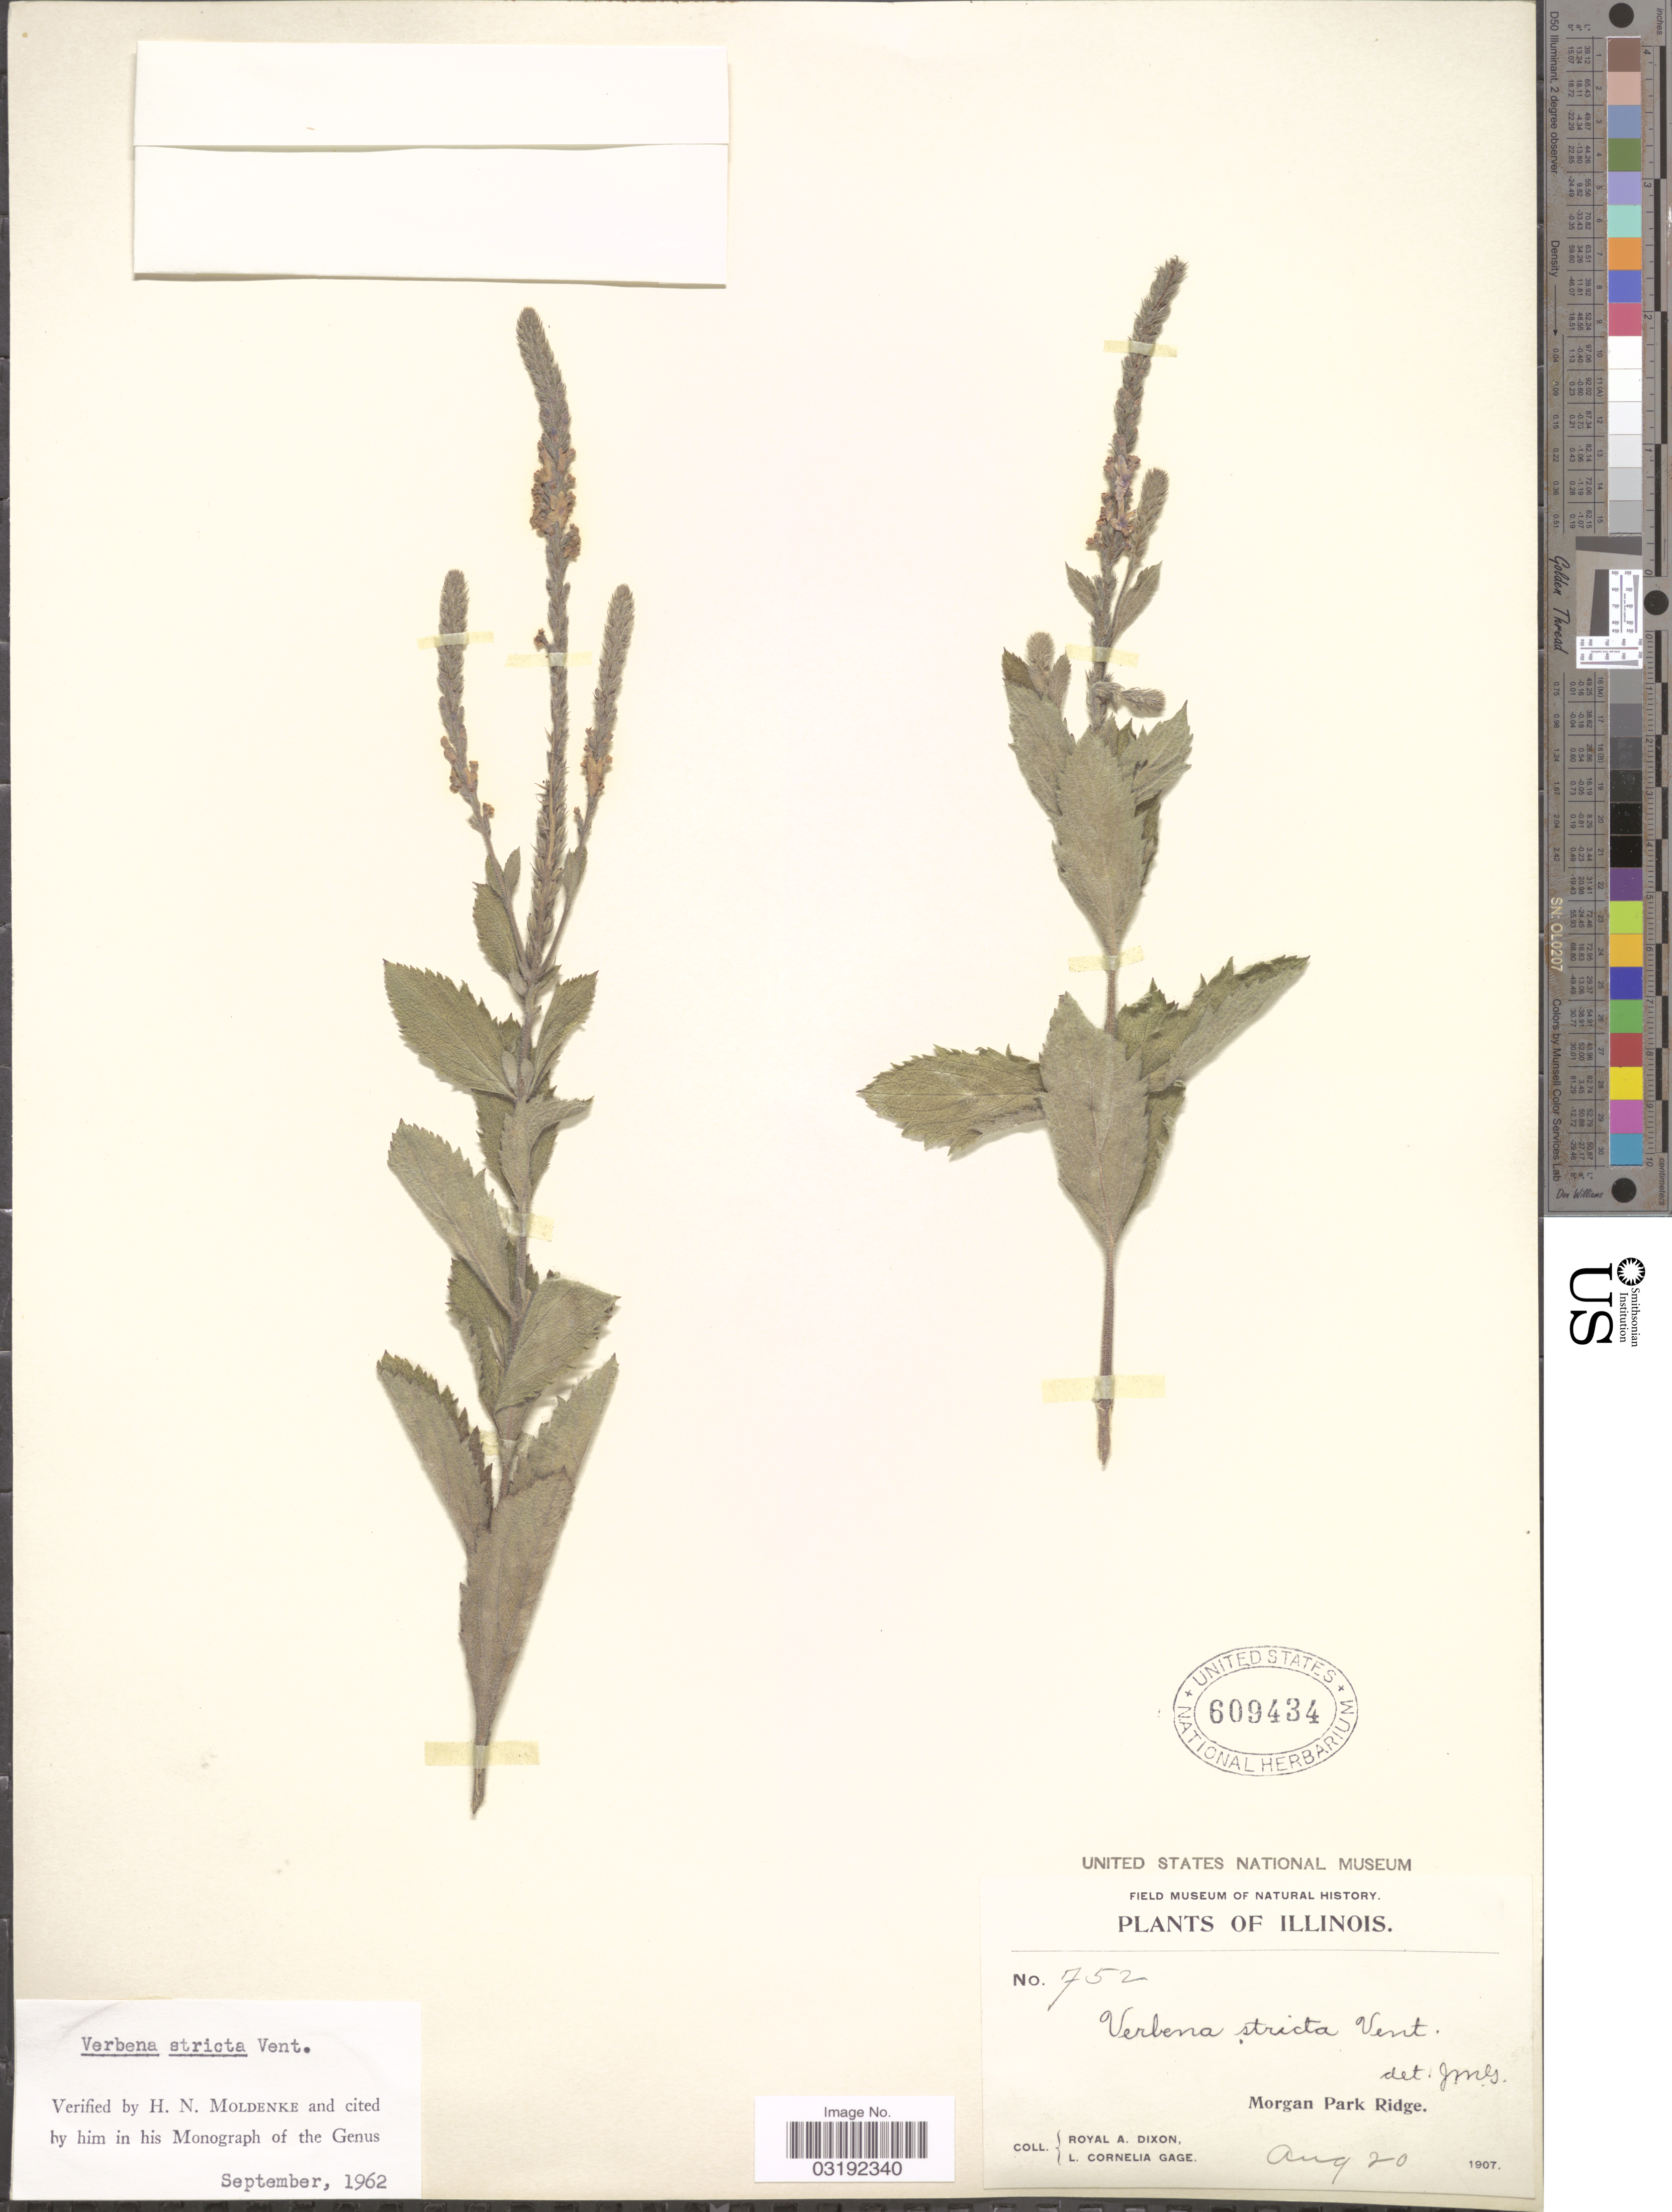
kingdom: Plantae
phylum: Tracheophyta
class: Magnoliopsida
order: Lamiales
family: Verbenaceae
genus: Verbena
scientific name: Verbena stricta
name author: Vent.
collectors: R. A. Dixon & L. Gage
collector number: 752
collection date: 1907-08-20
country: United States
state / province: Illinois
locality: Morgan Park Ridge.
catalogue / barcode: US 609434